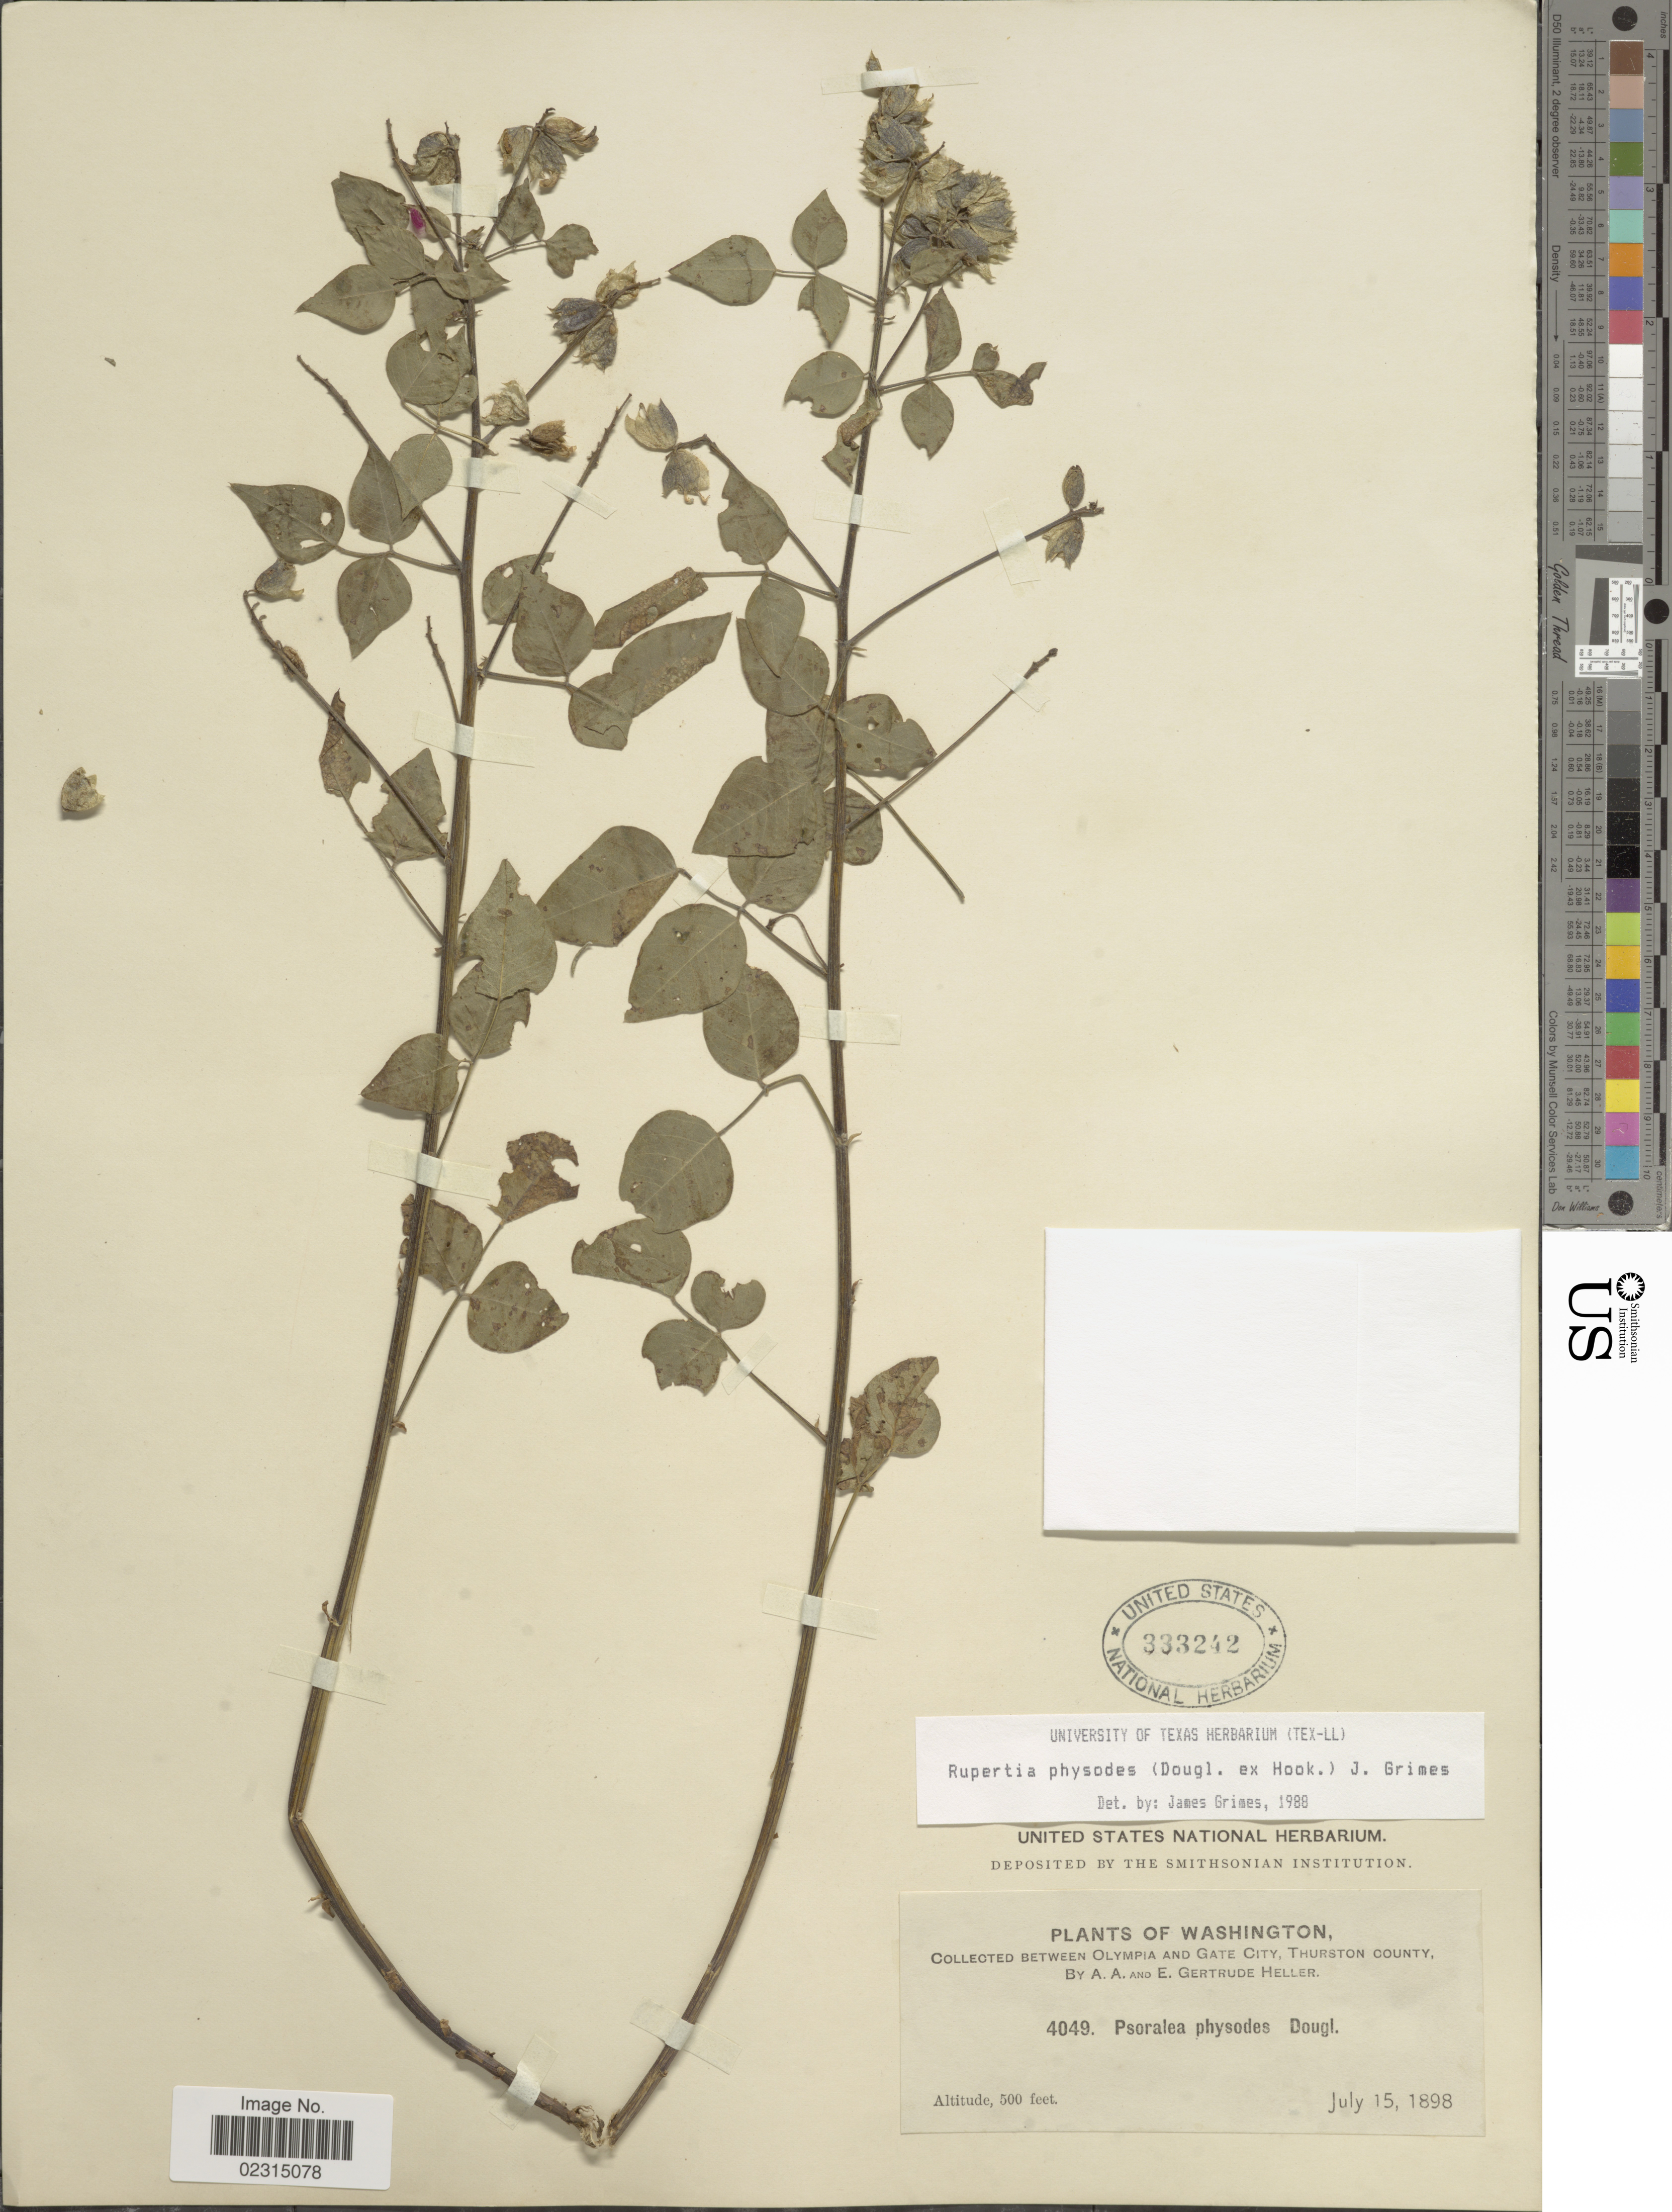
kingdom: Plantae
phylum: Tracheophyta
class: Magnoliopsida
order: Fabales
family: Fabaceae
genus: Rupertia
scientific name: Rupertia physodes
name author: (Douglas) J.W. Grimes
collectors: A. A. Heller & E. G. Heller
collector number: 4049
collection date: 1898-07-15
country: United States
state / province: Washington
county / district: Thurston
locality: Between Olympia and Gate City, Thurston County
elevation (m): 152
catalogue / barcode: US 333242